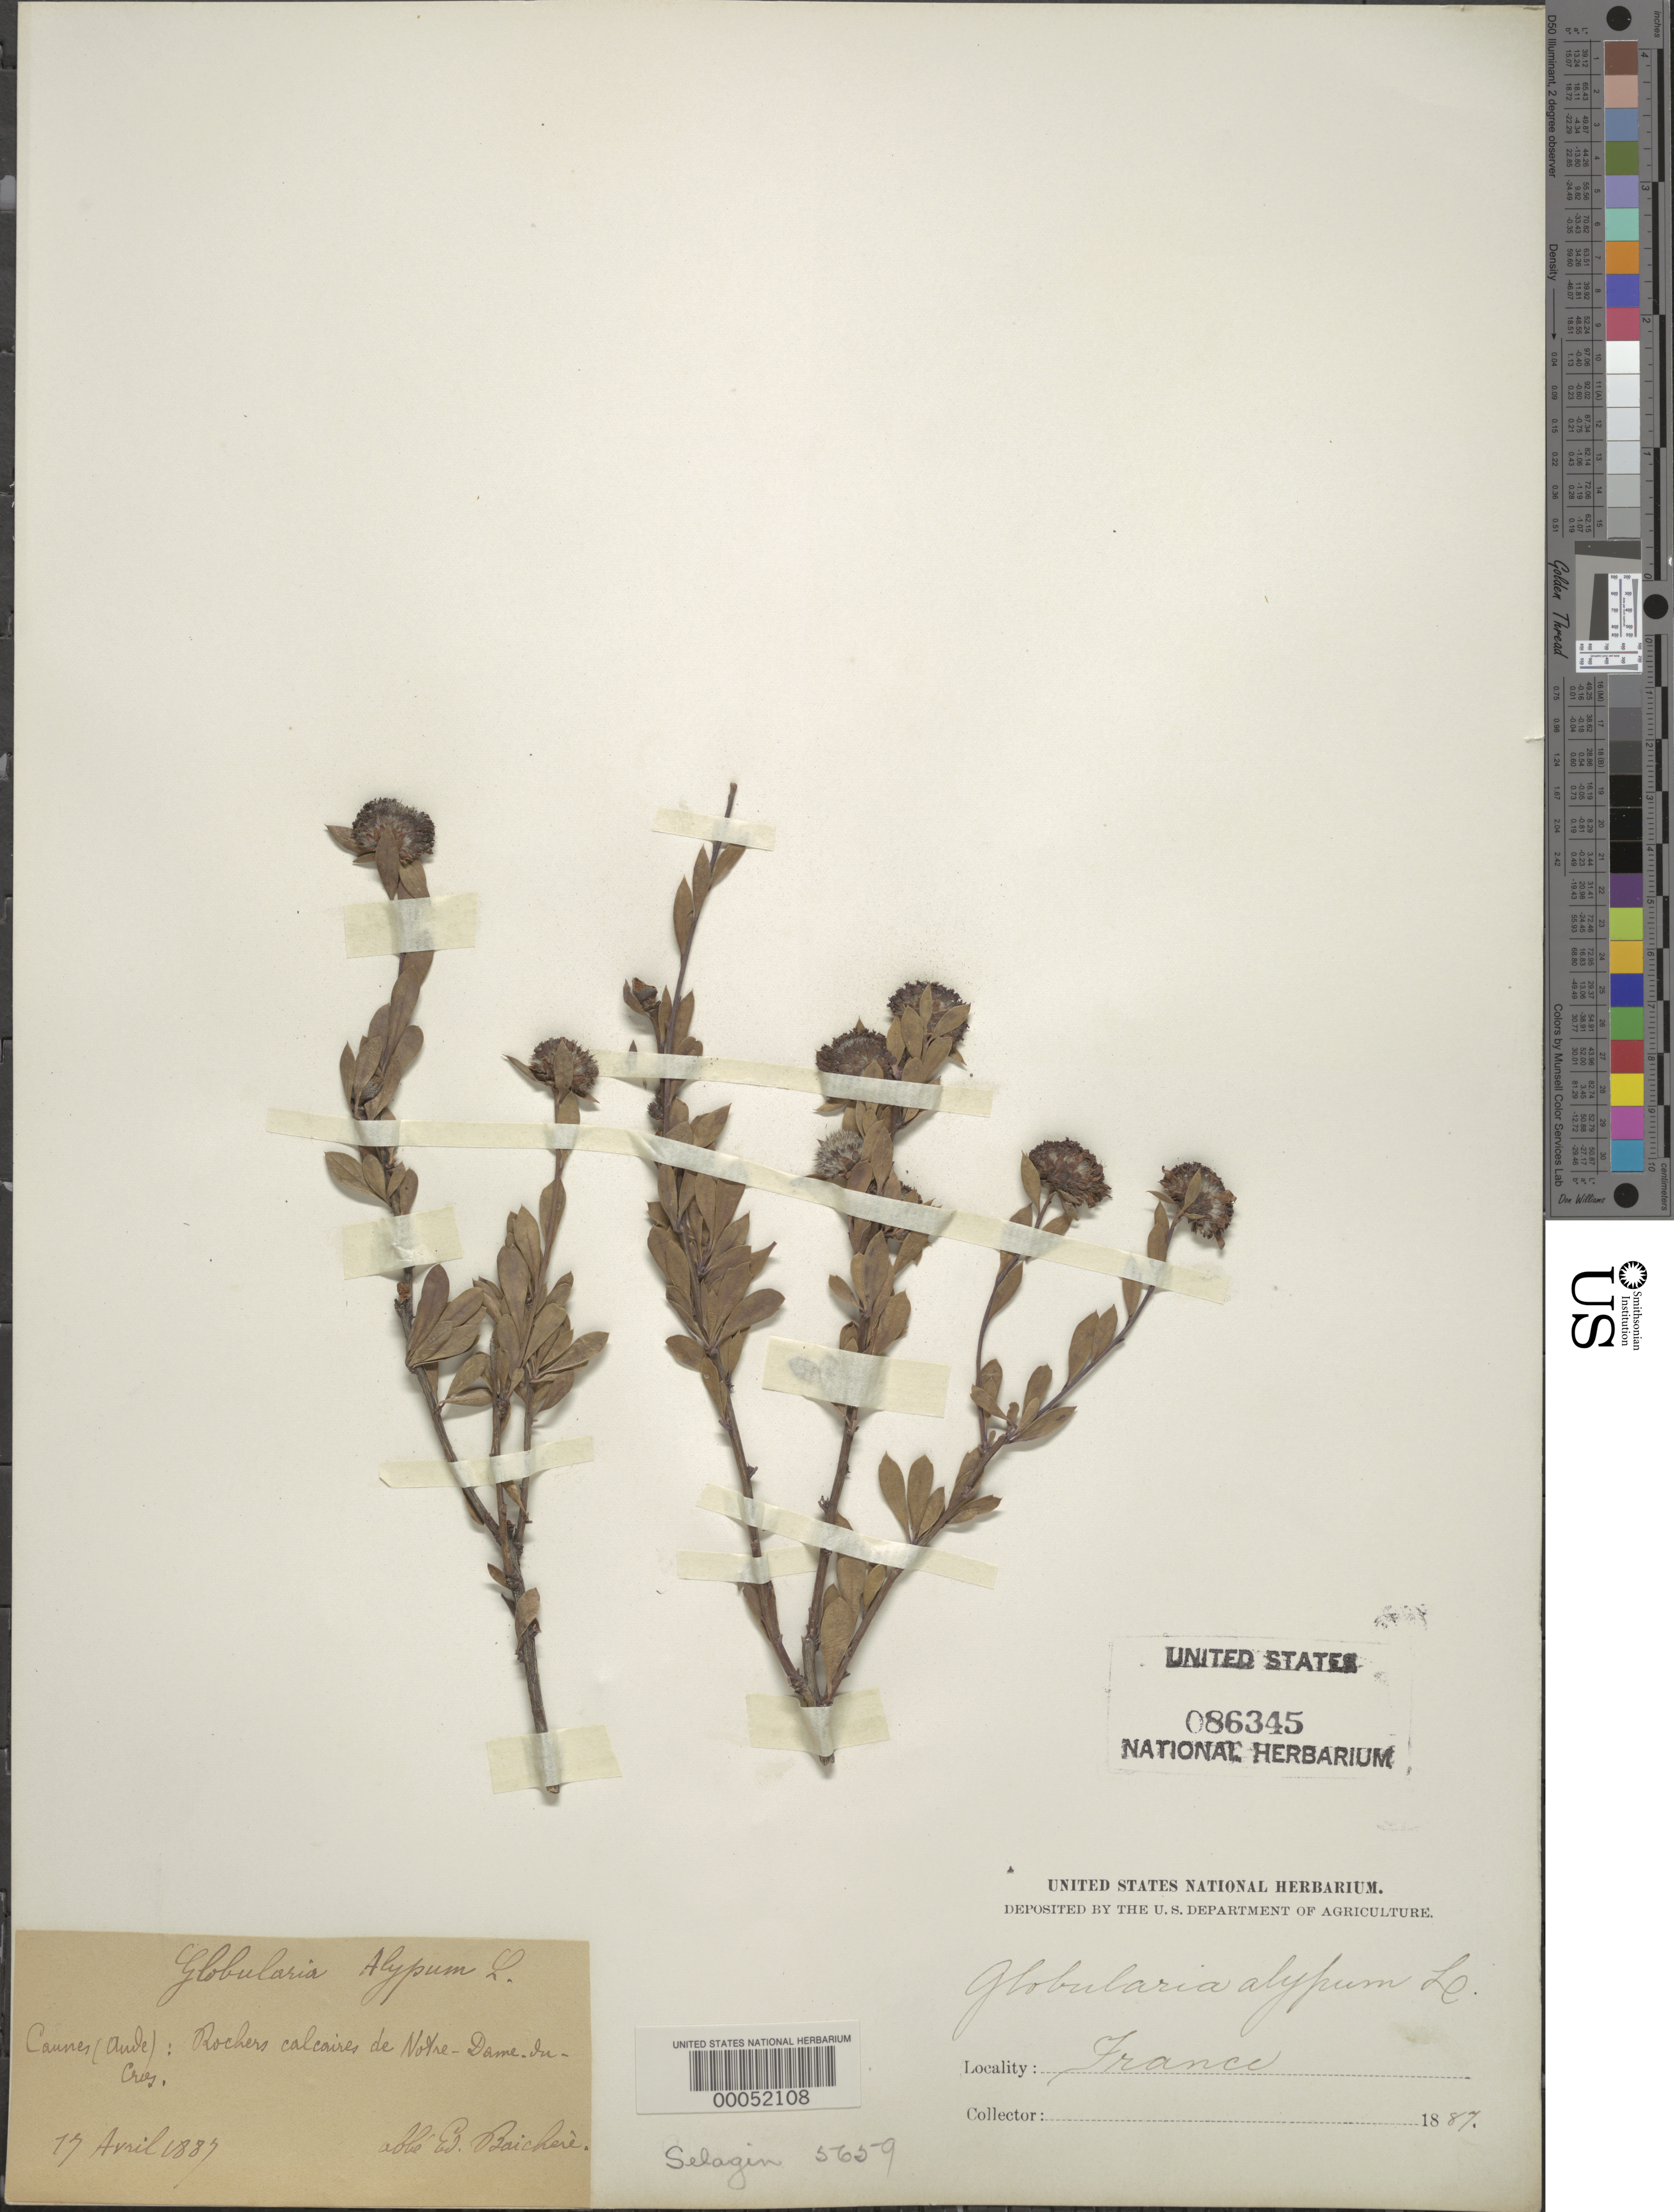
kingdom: Plantae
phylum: Tracheophyta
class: Magnoliopsida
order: Lamiales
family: Plantaginaceae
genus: Globularia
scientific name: Globularia alypum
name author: L.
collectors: E. Baichere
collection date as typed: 17 Apr 1887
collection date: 1887-04-17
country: Greece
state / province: Attica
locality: Attiki. [country originally recorded as france. (?)]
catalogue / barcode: US 86347